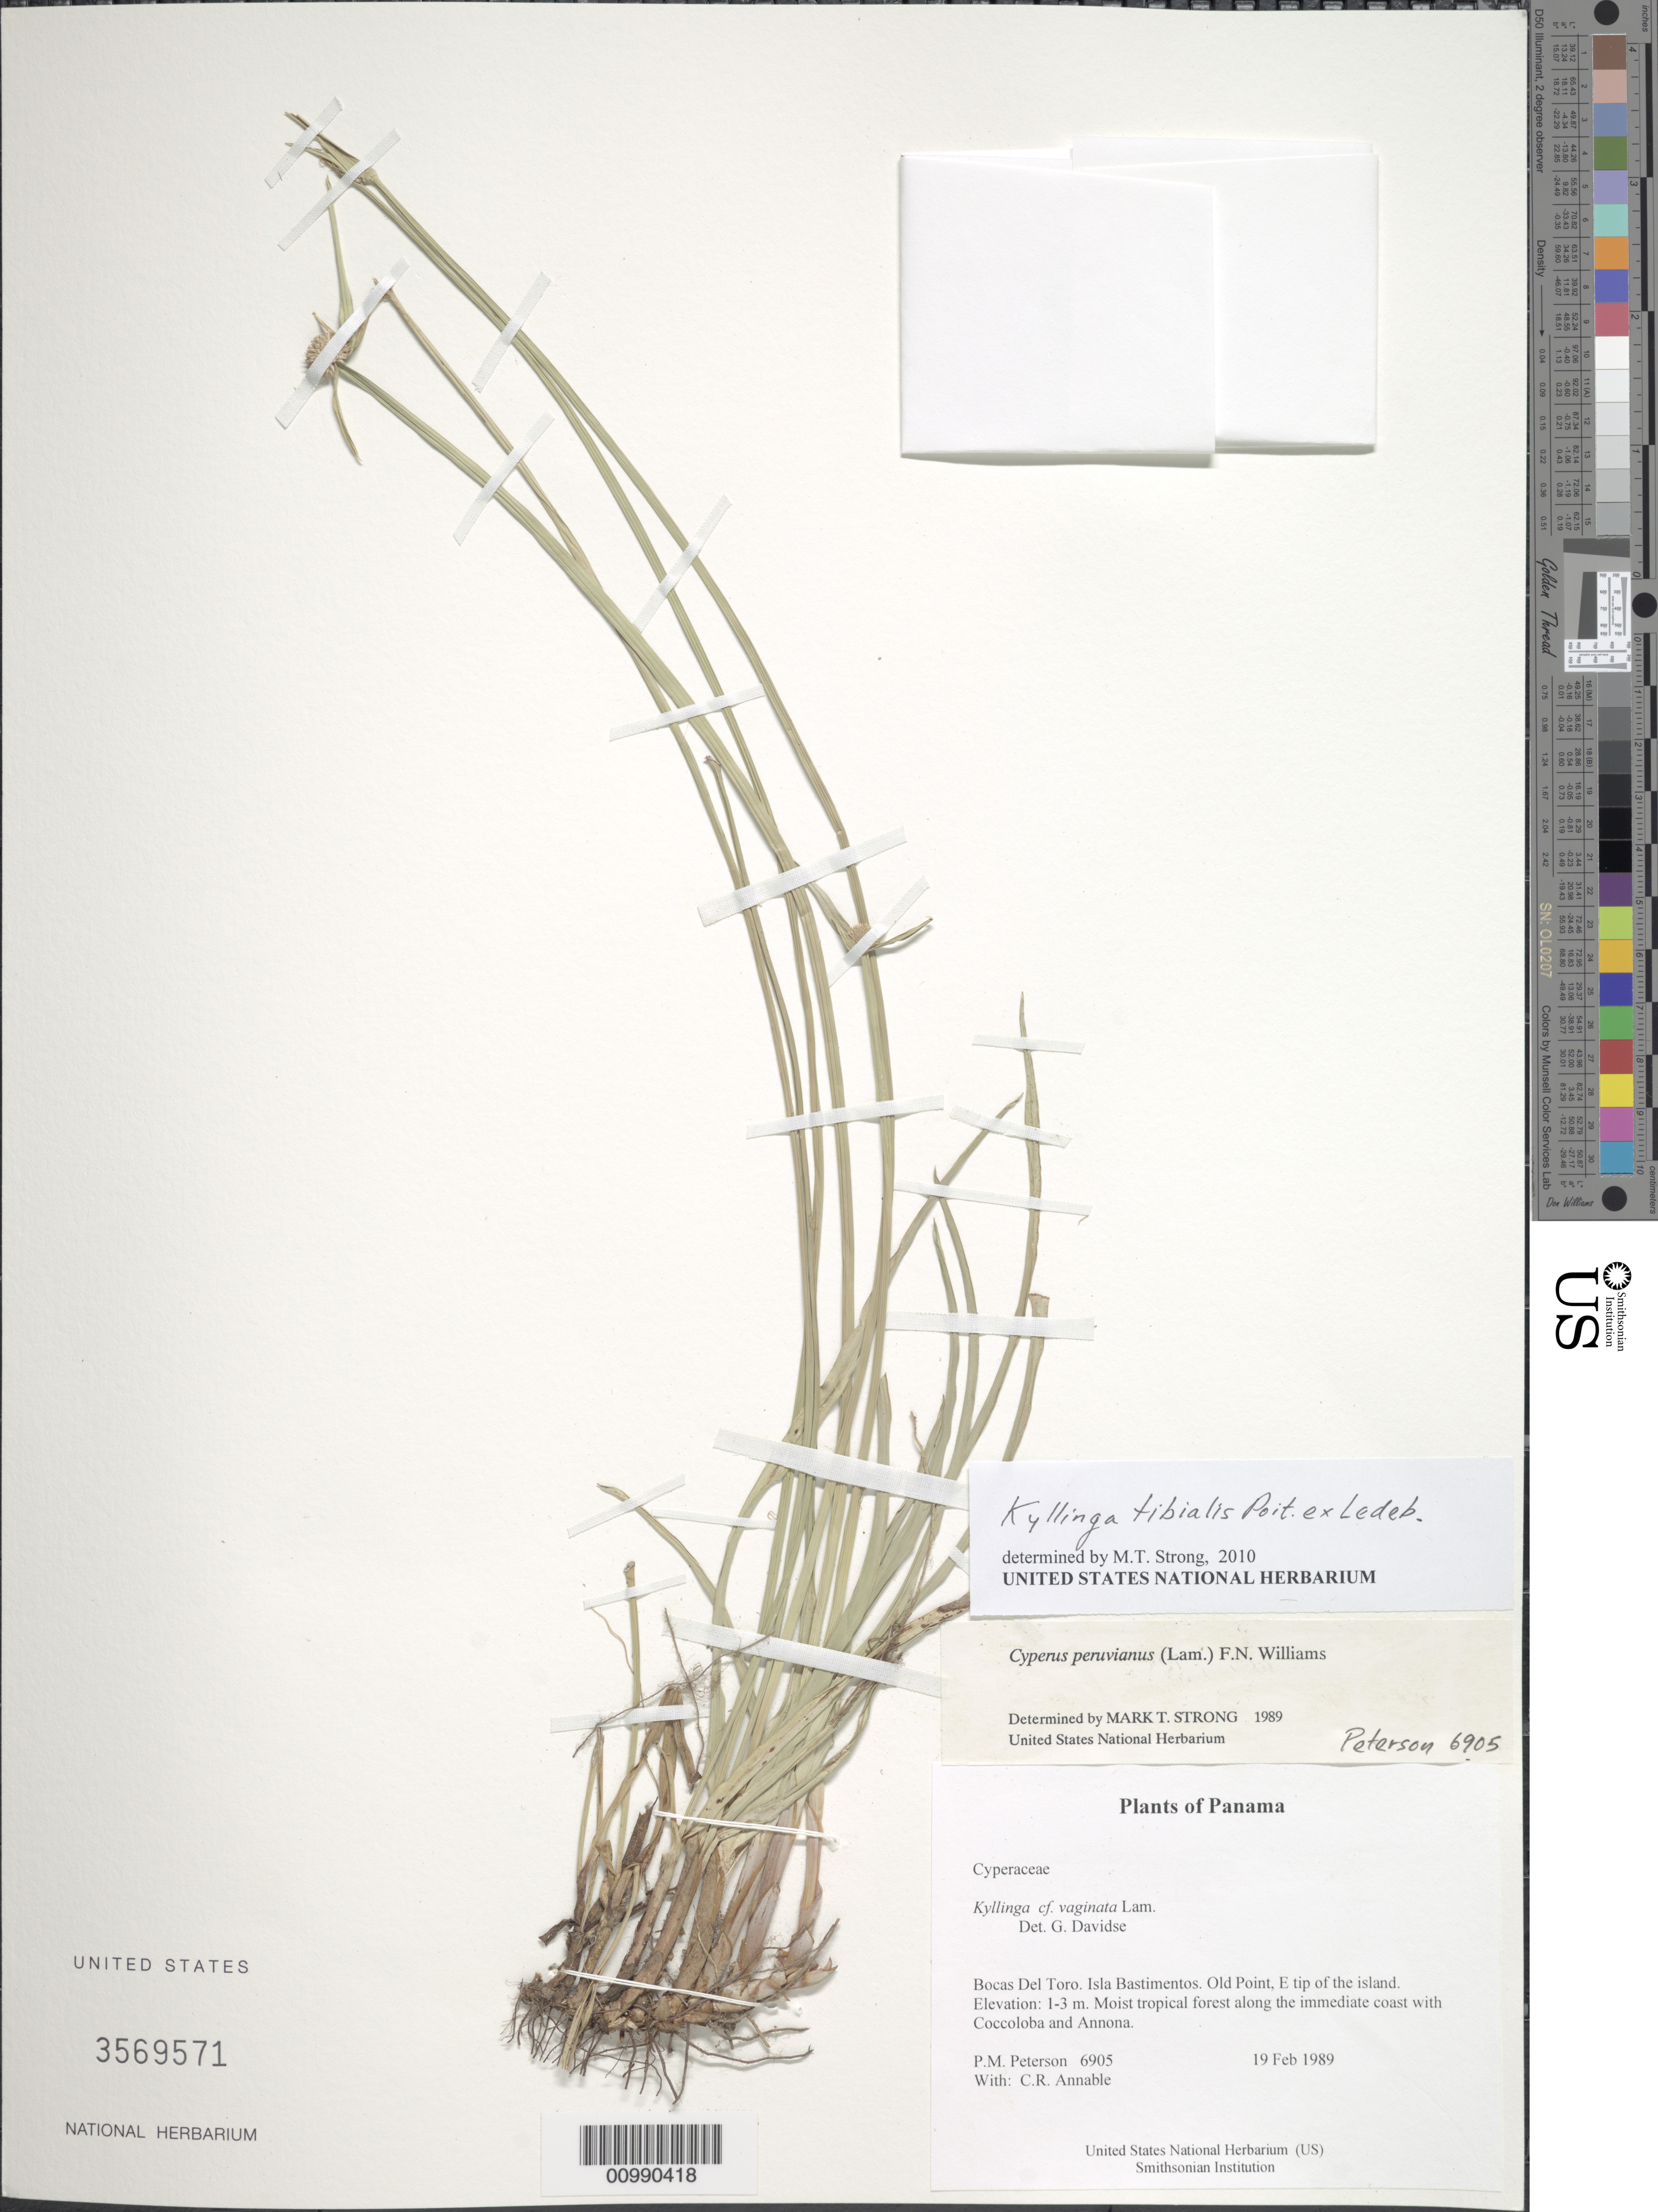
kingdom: Plantae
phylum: Tracheophyta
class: Liliopsida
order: Poales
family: Cyperaceae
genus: Cyperus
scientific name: Cyperus tibialis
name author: (Poit. ex Ledeb.) Govaerts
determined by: Strong, Mark T., (BOT), Smithsonian Institution - National Museum of Natural History (UNITED STATES)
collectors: P. M. Peterson & C. R. Annable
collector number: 06905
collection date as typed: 19 Feb 1989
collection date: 1989-02-19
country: Panama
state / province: Bocas del Toro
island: Bastimentos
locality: Old Point, E tip of the island.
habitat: Moist tropical forest along the immediate coast with Coccoloba and Annona.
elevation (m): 1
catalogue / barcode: US 3569571